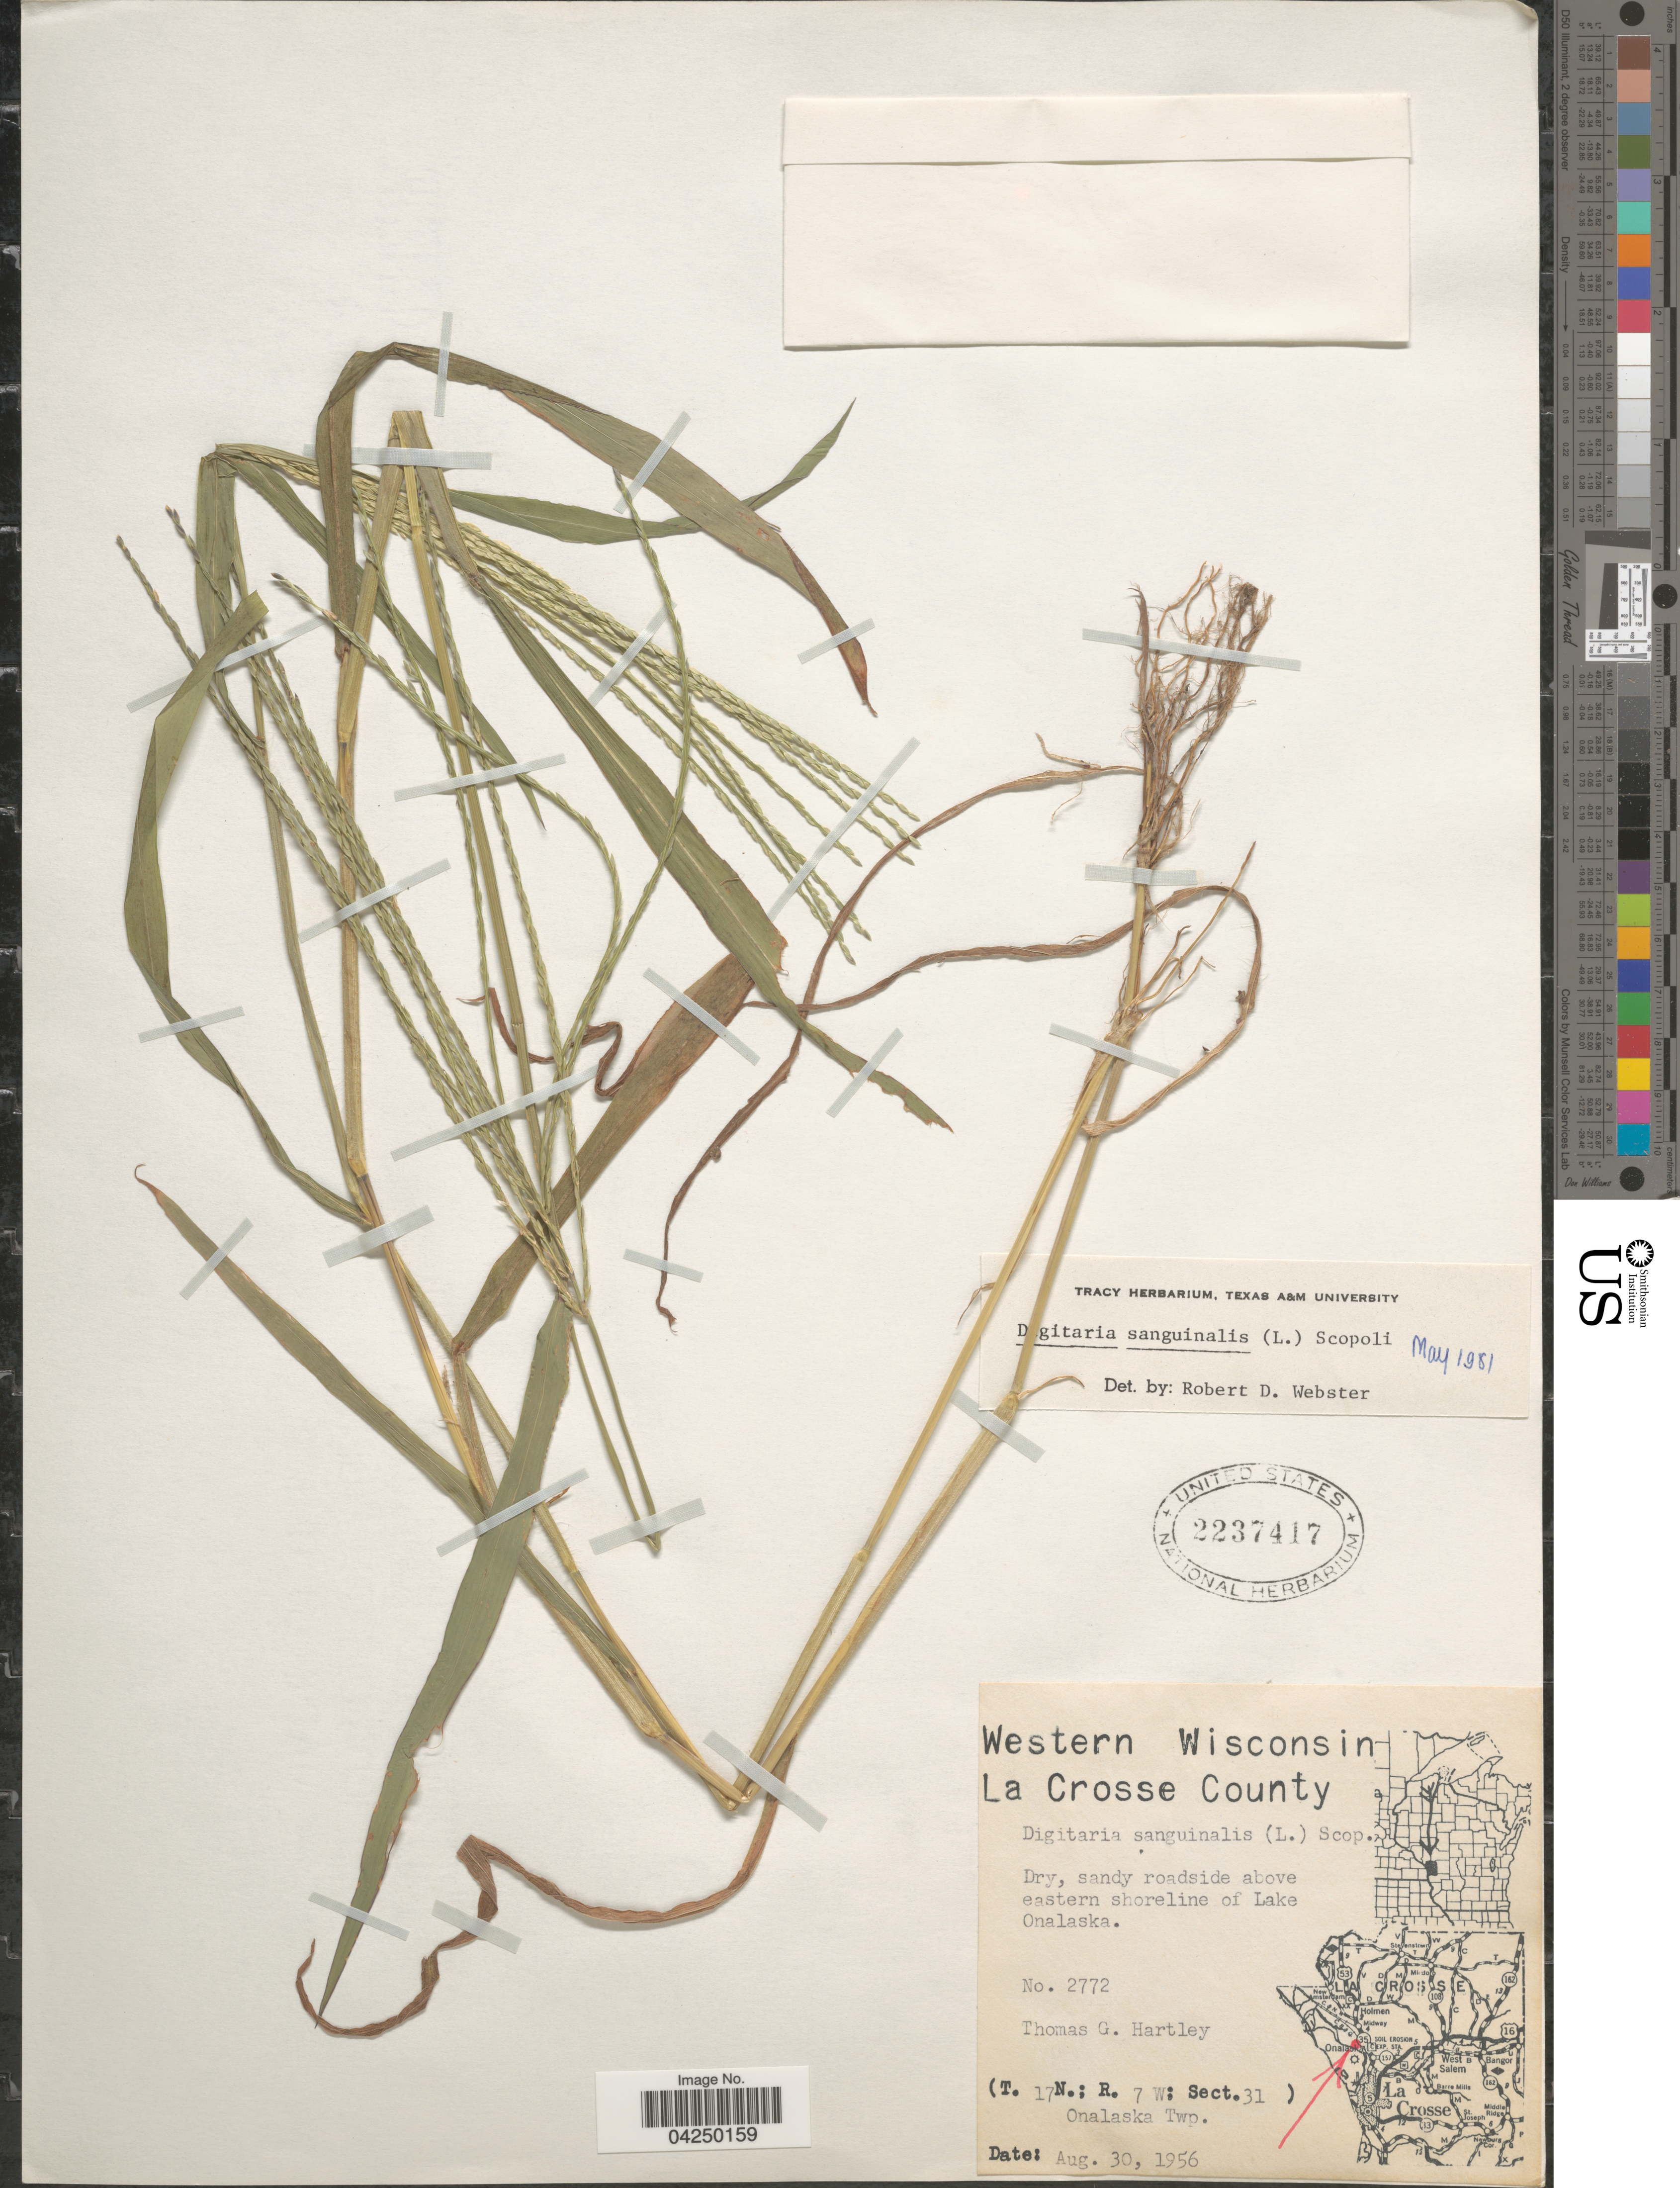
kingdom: Plantae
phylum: Tracheophyta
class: Liliopsida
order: Poales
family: Poaceae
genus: Digitaria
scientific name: Digitaria sanguinalis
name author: (L.) Scop.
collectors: T. G. Hartley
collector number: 2772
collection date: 1956-08-30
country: United States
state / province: Wisconsin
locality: Western Wisconsin. La Crosse County. Dry, sandy roadside above eastern shoreline of Lake Onalaska. (T. 17N.; R. 7 W; Sect.31). Onalaska Twp.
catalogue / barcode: US 2237417